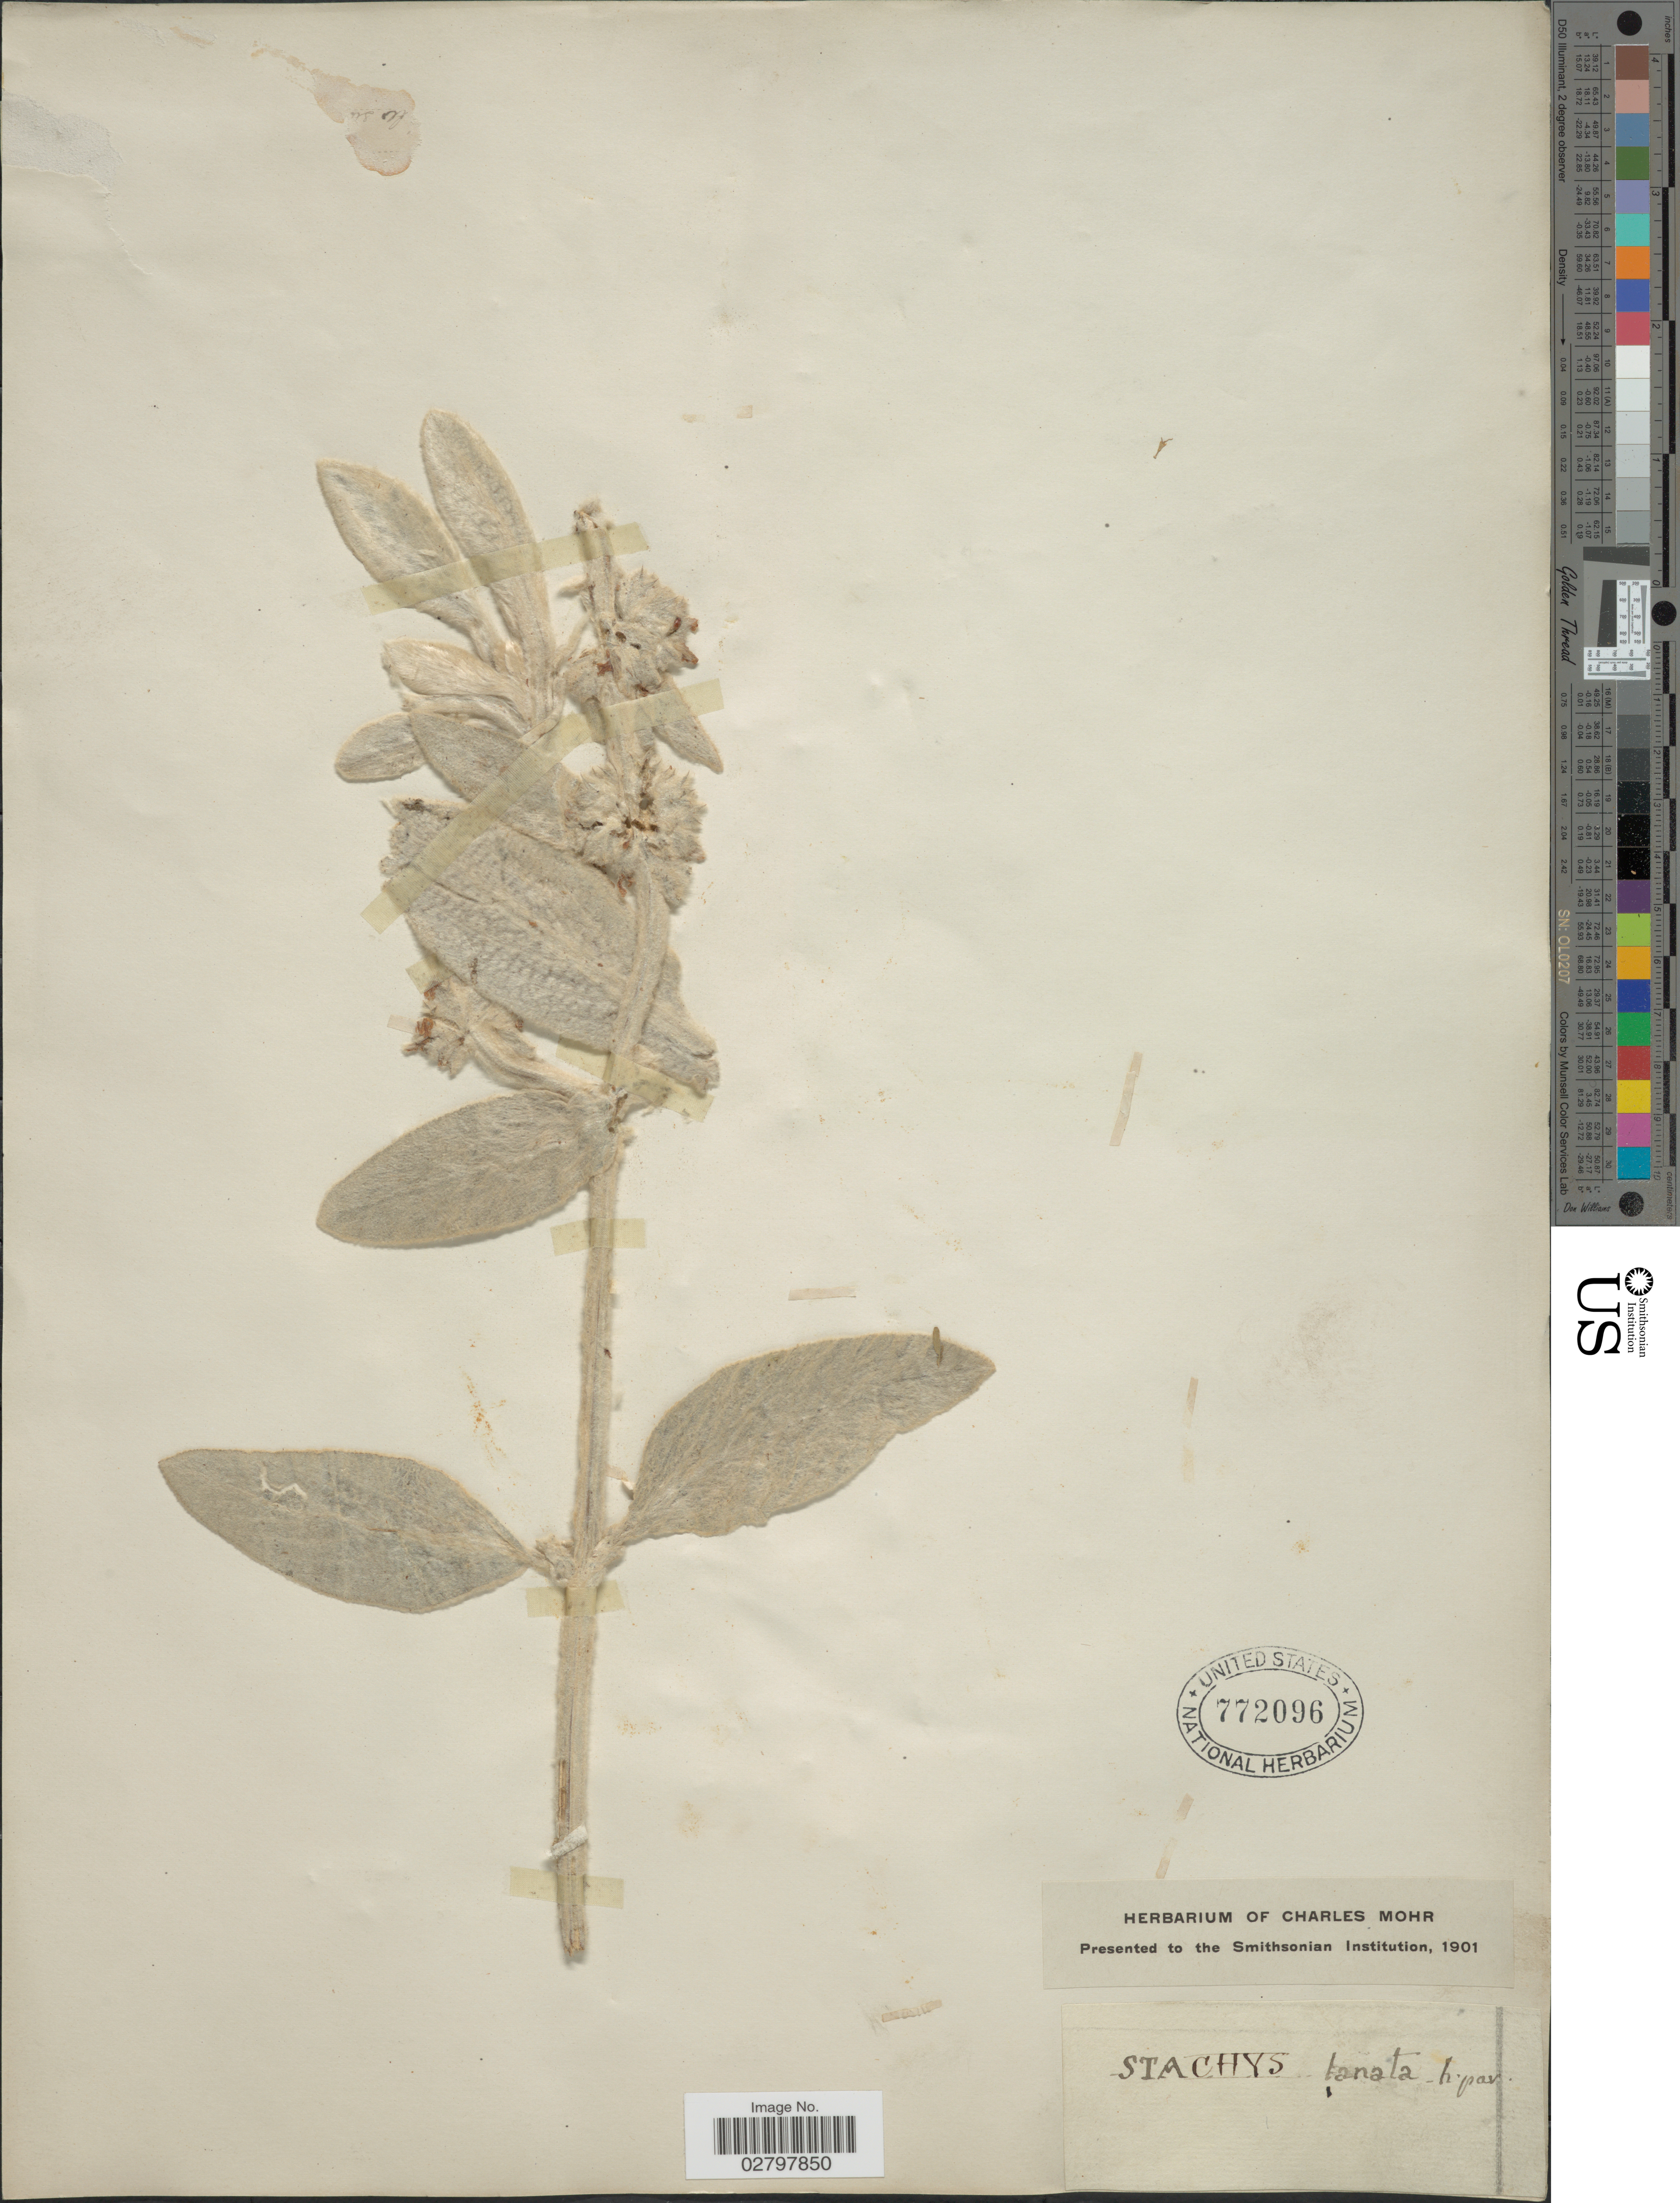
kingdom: Plantae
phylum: Tracheophyta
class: Magnoliopsida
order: Lamiales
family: Lamiaceae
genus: Stachys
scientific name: Stachys lanata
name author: Jacq.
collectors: ex herb. Charles Mohr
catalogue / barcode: US 772096